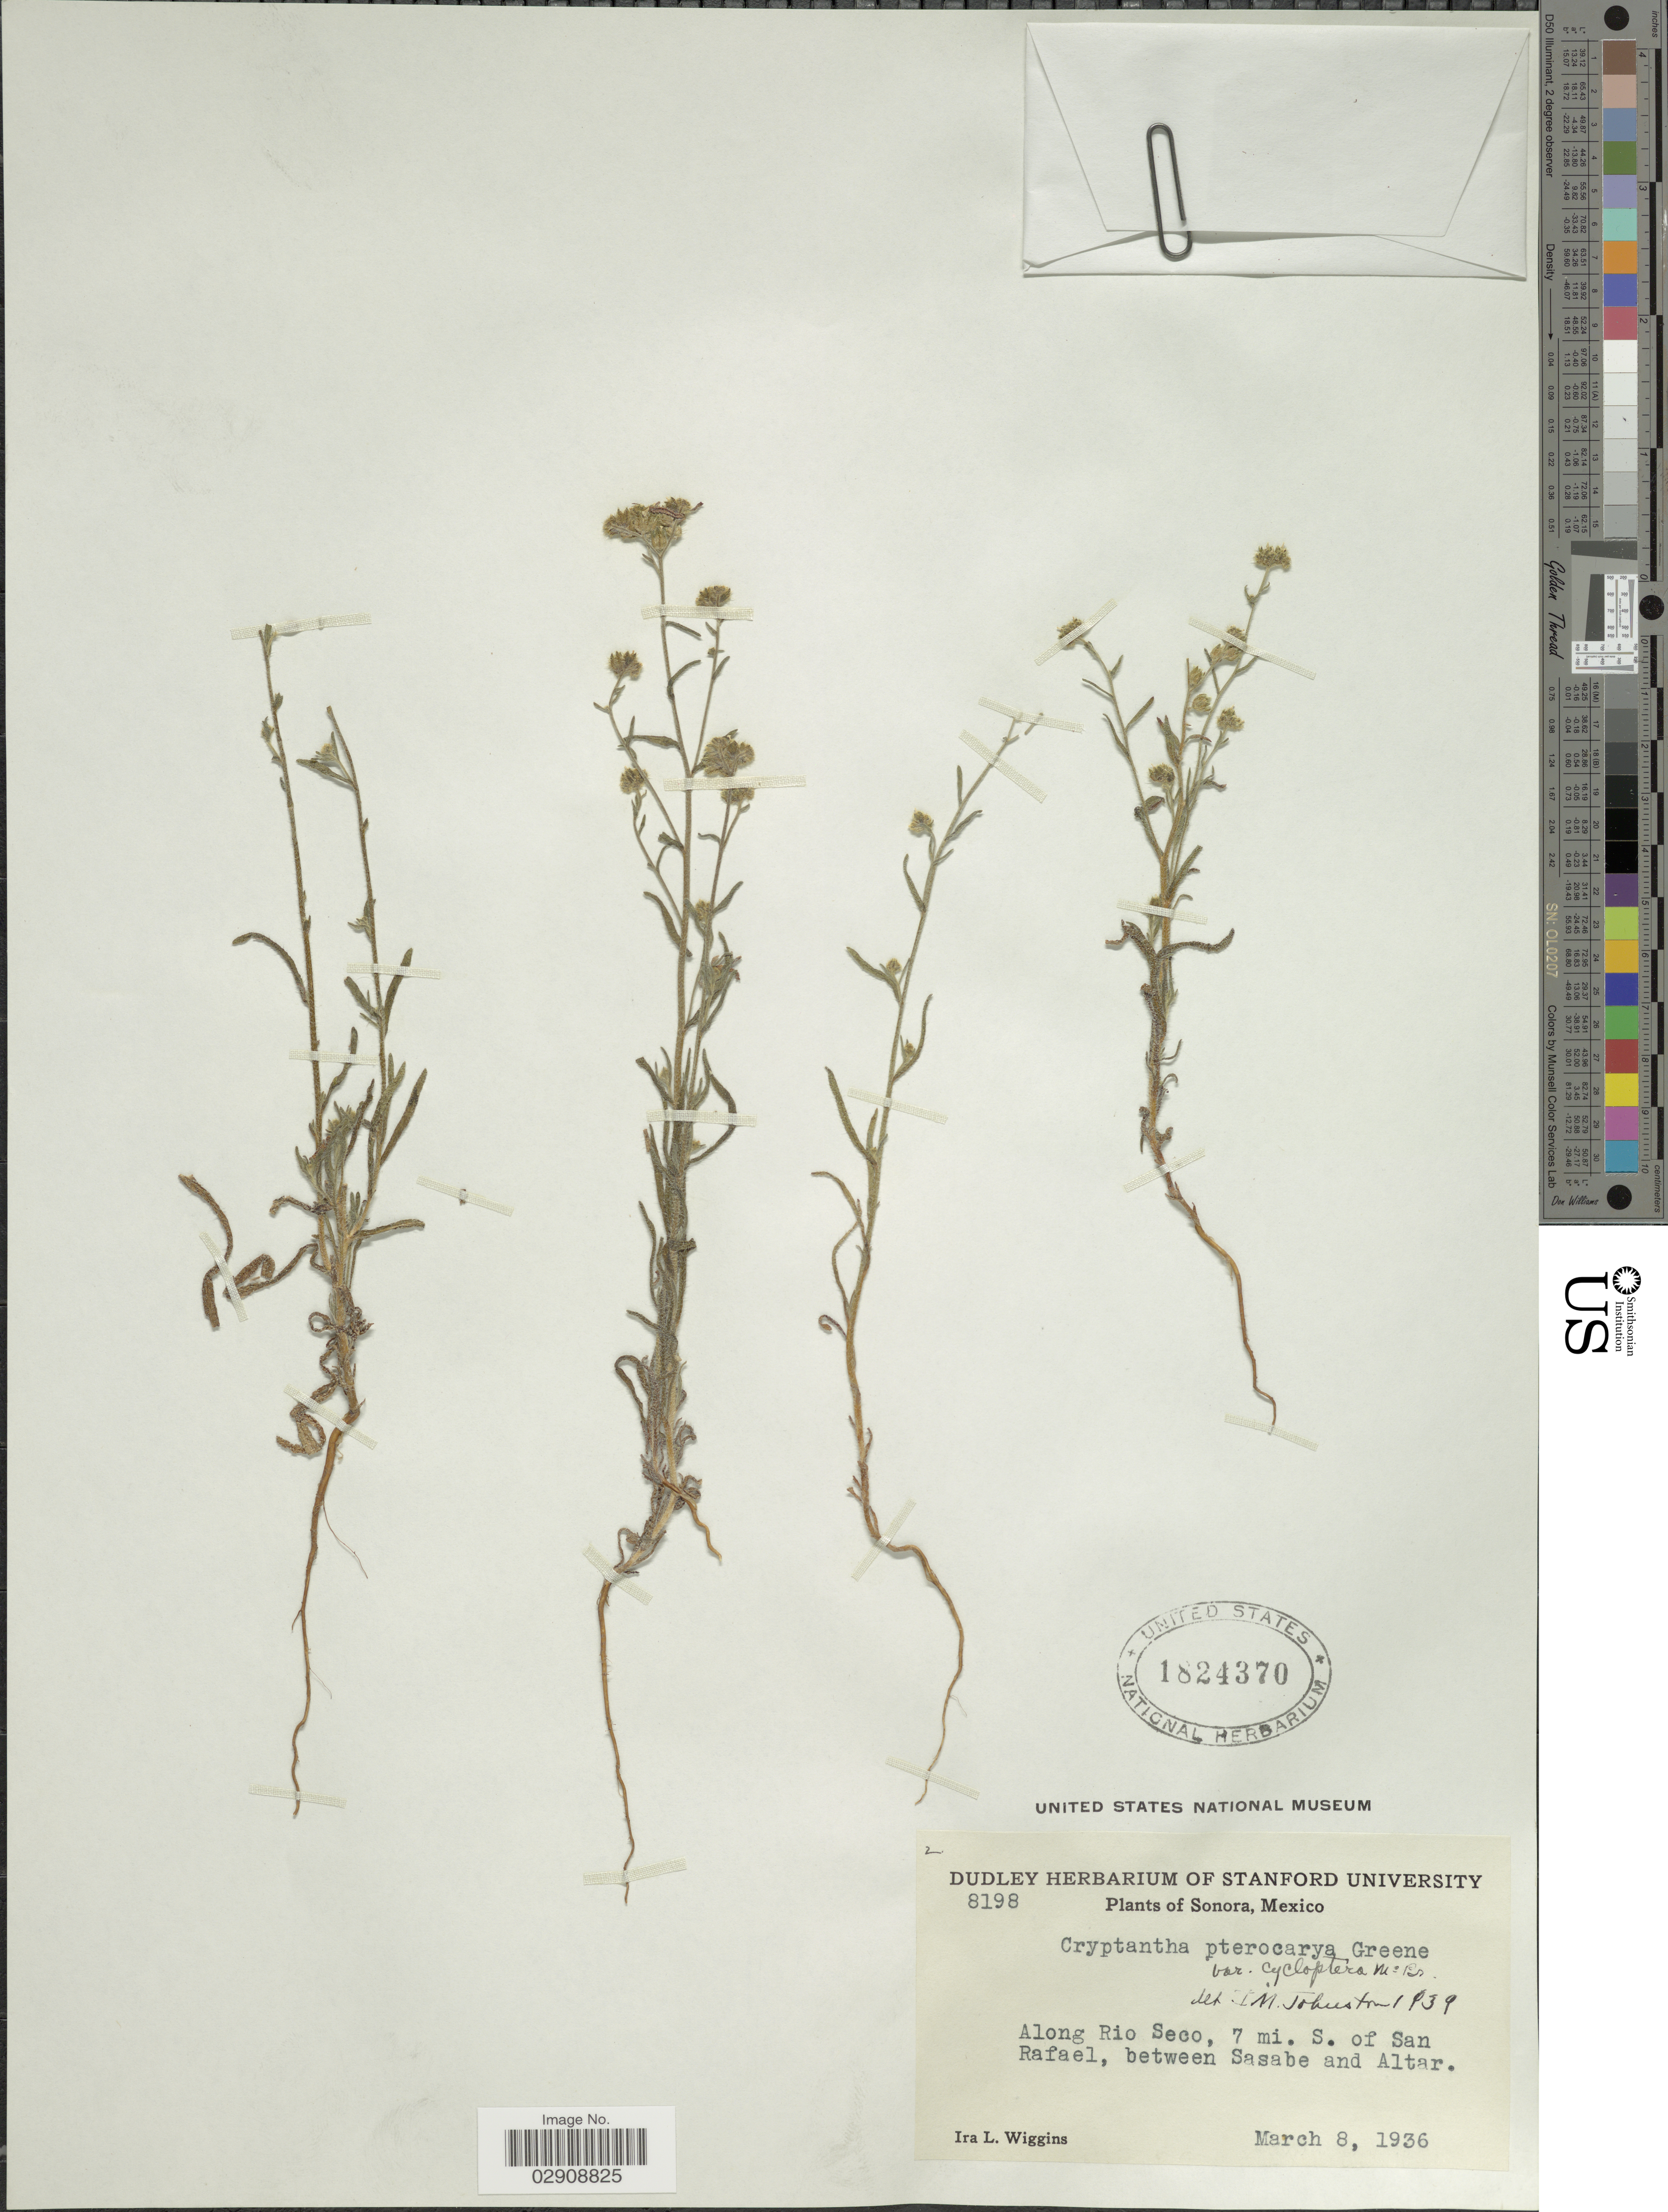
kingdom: Plantae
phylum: Tracheophyta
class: Magnoliopsida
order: Boraginales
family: Boraginaceae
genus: Cryptantha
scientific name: Cryptantha pterocarya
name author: (Torr.) Greene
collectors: I. L. Wiggins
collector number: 8198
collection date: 1936-03-08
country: Mexico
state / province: Sonora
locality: Along Rio Seco, 7 mi. S. of San Rafael, between Sasabe and Altar.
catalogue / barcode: US 1824370